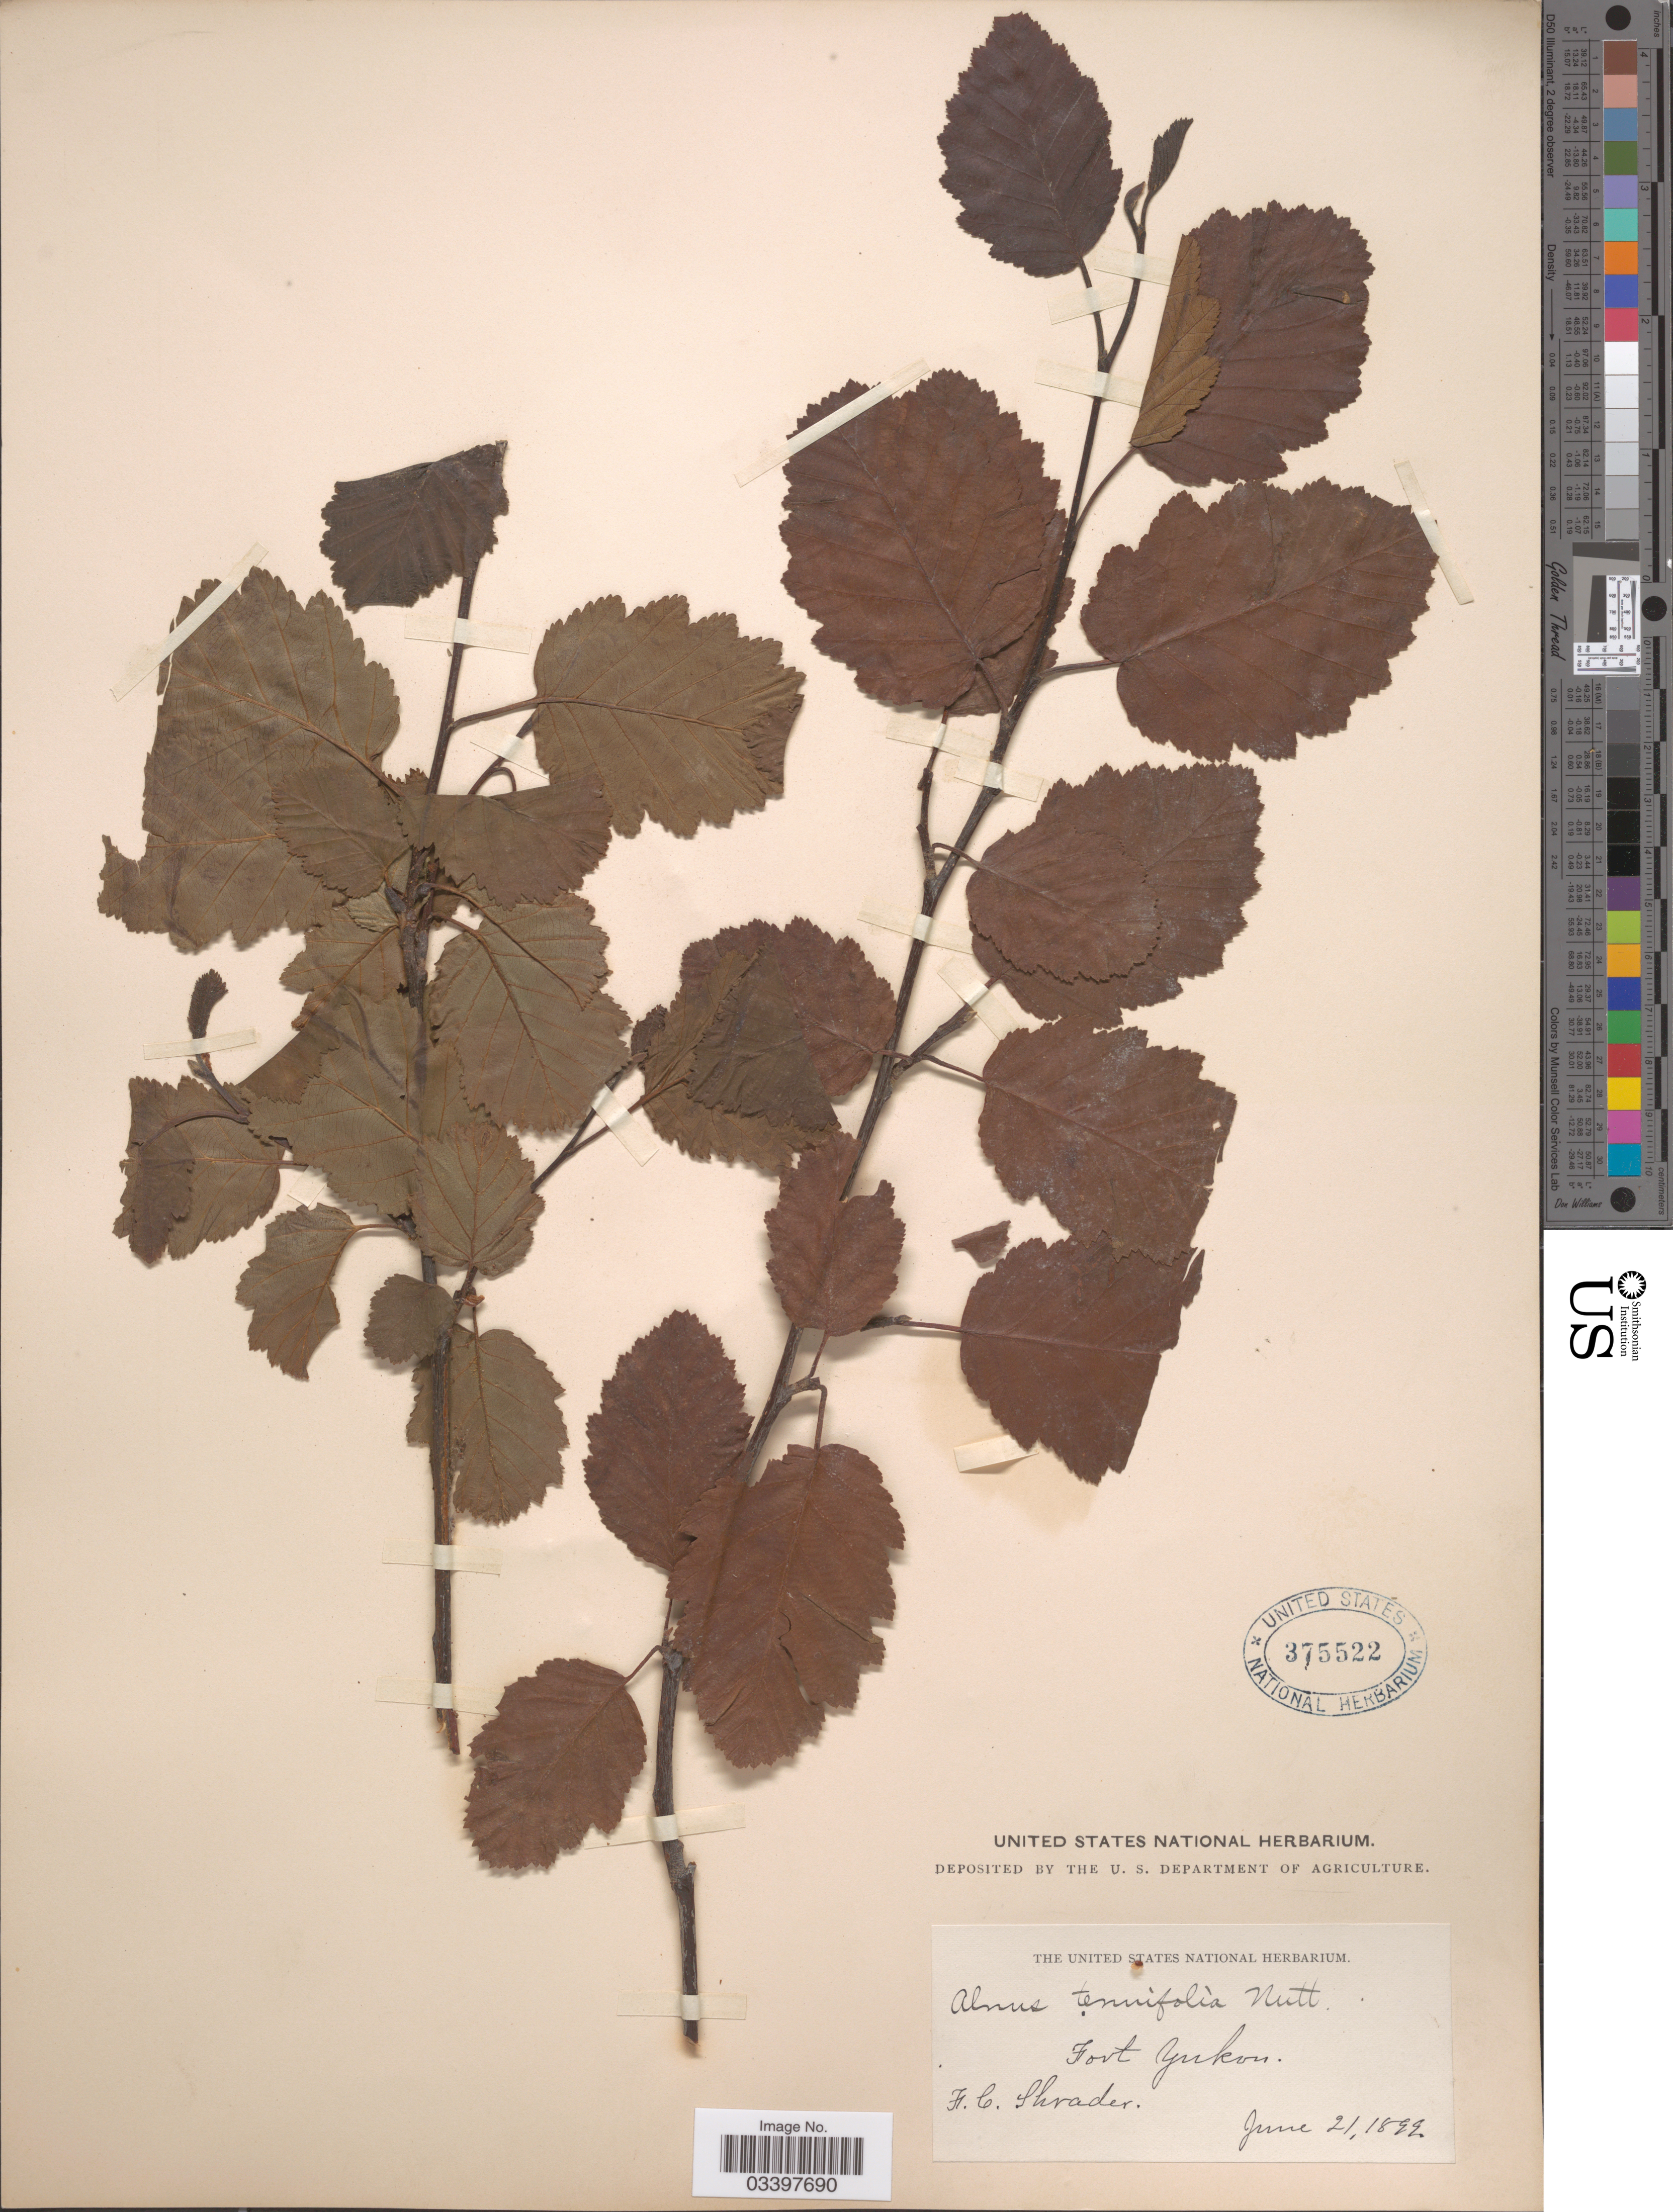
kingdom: Plantae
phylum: Tracheophyta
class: Magnoliopsida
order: Fagales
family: Betulaceae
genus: Alnus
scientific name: Alnus incana subsp. rugosa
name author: (Du Roi) R.T. Clausen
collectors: F. Shrader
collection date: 1899-06-21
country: United States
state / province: Alaska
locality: Fort Yukon.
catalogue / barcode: US 375522